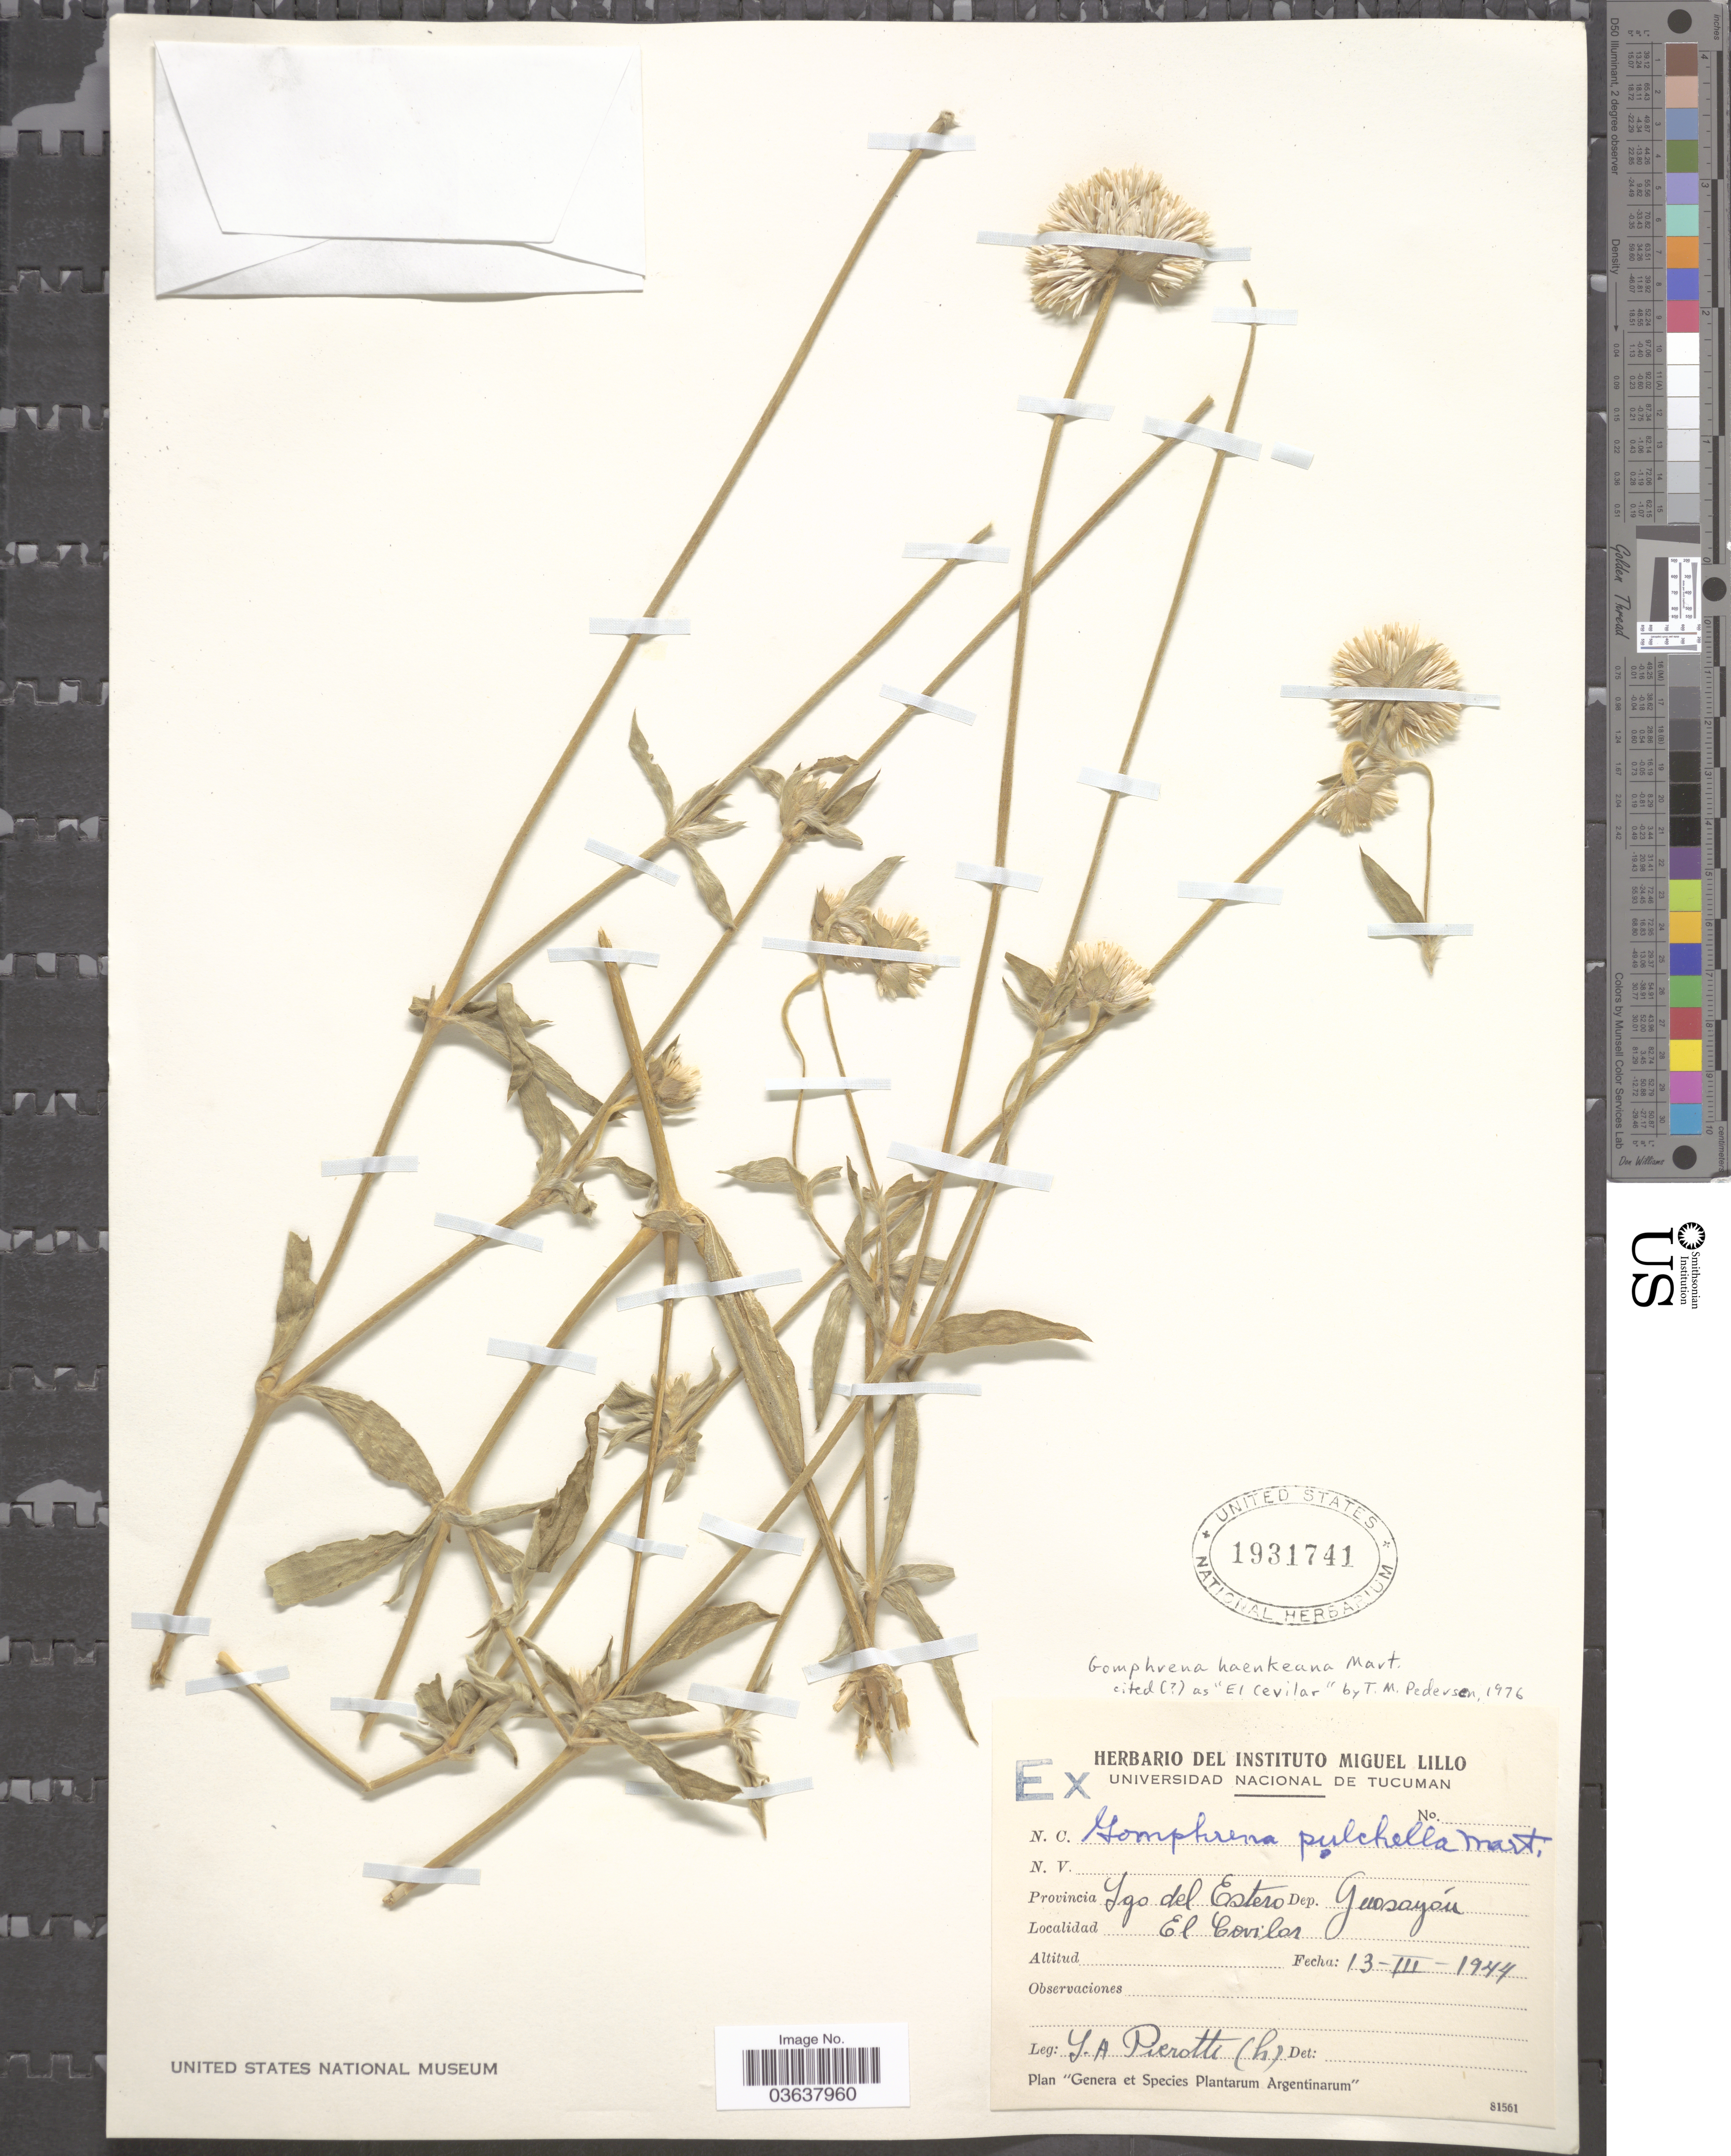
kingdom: Plantae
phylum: Tracheophyta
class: Magnoliopsida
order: Caryophyllales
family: Amaranthaceae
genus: Gomphrena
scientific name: Gomphrena haenkeana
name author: Mart.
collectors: S. A. Pierotti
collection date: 1944-03-13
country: Argentina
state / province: Santiago del Estero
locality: Dep. Guasayán. El Covilar.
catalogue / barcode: US 1931741